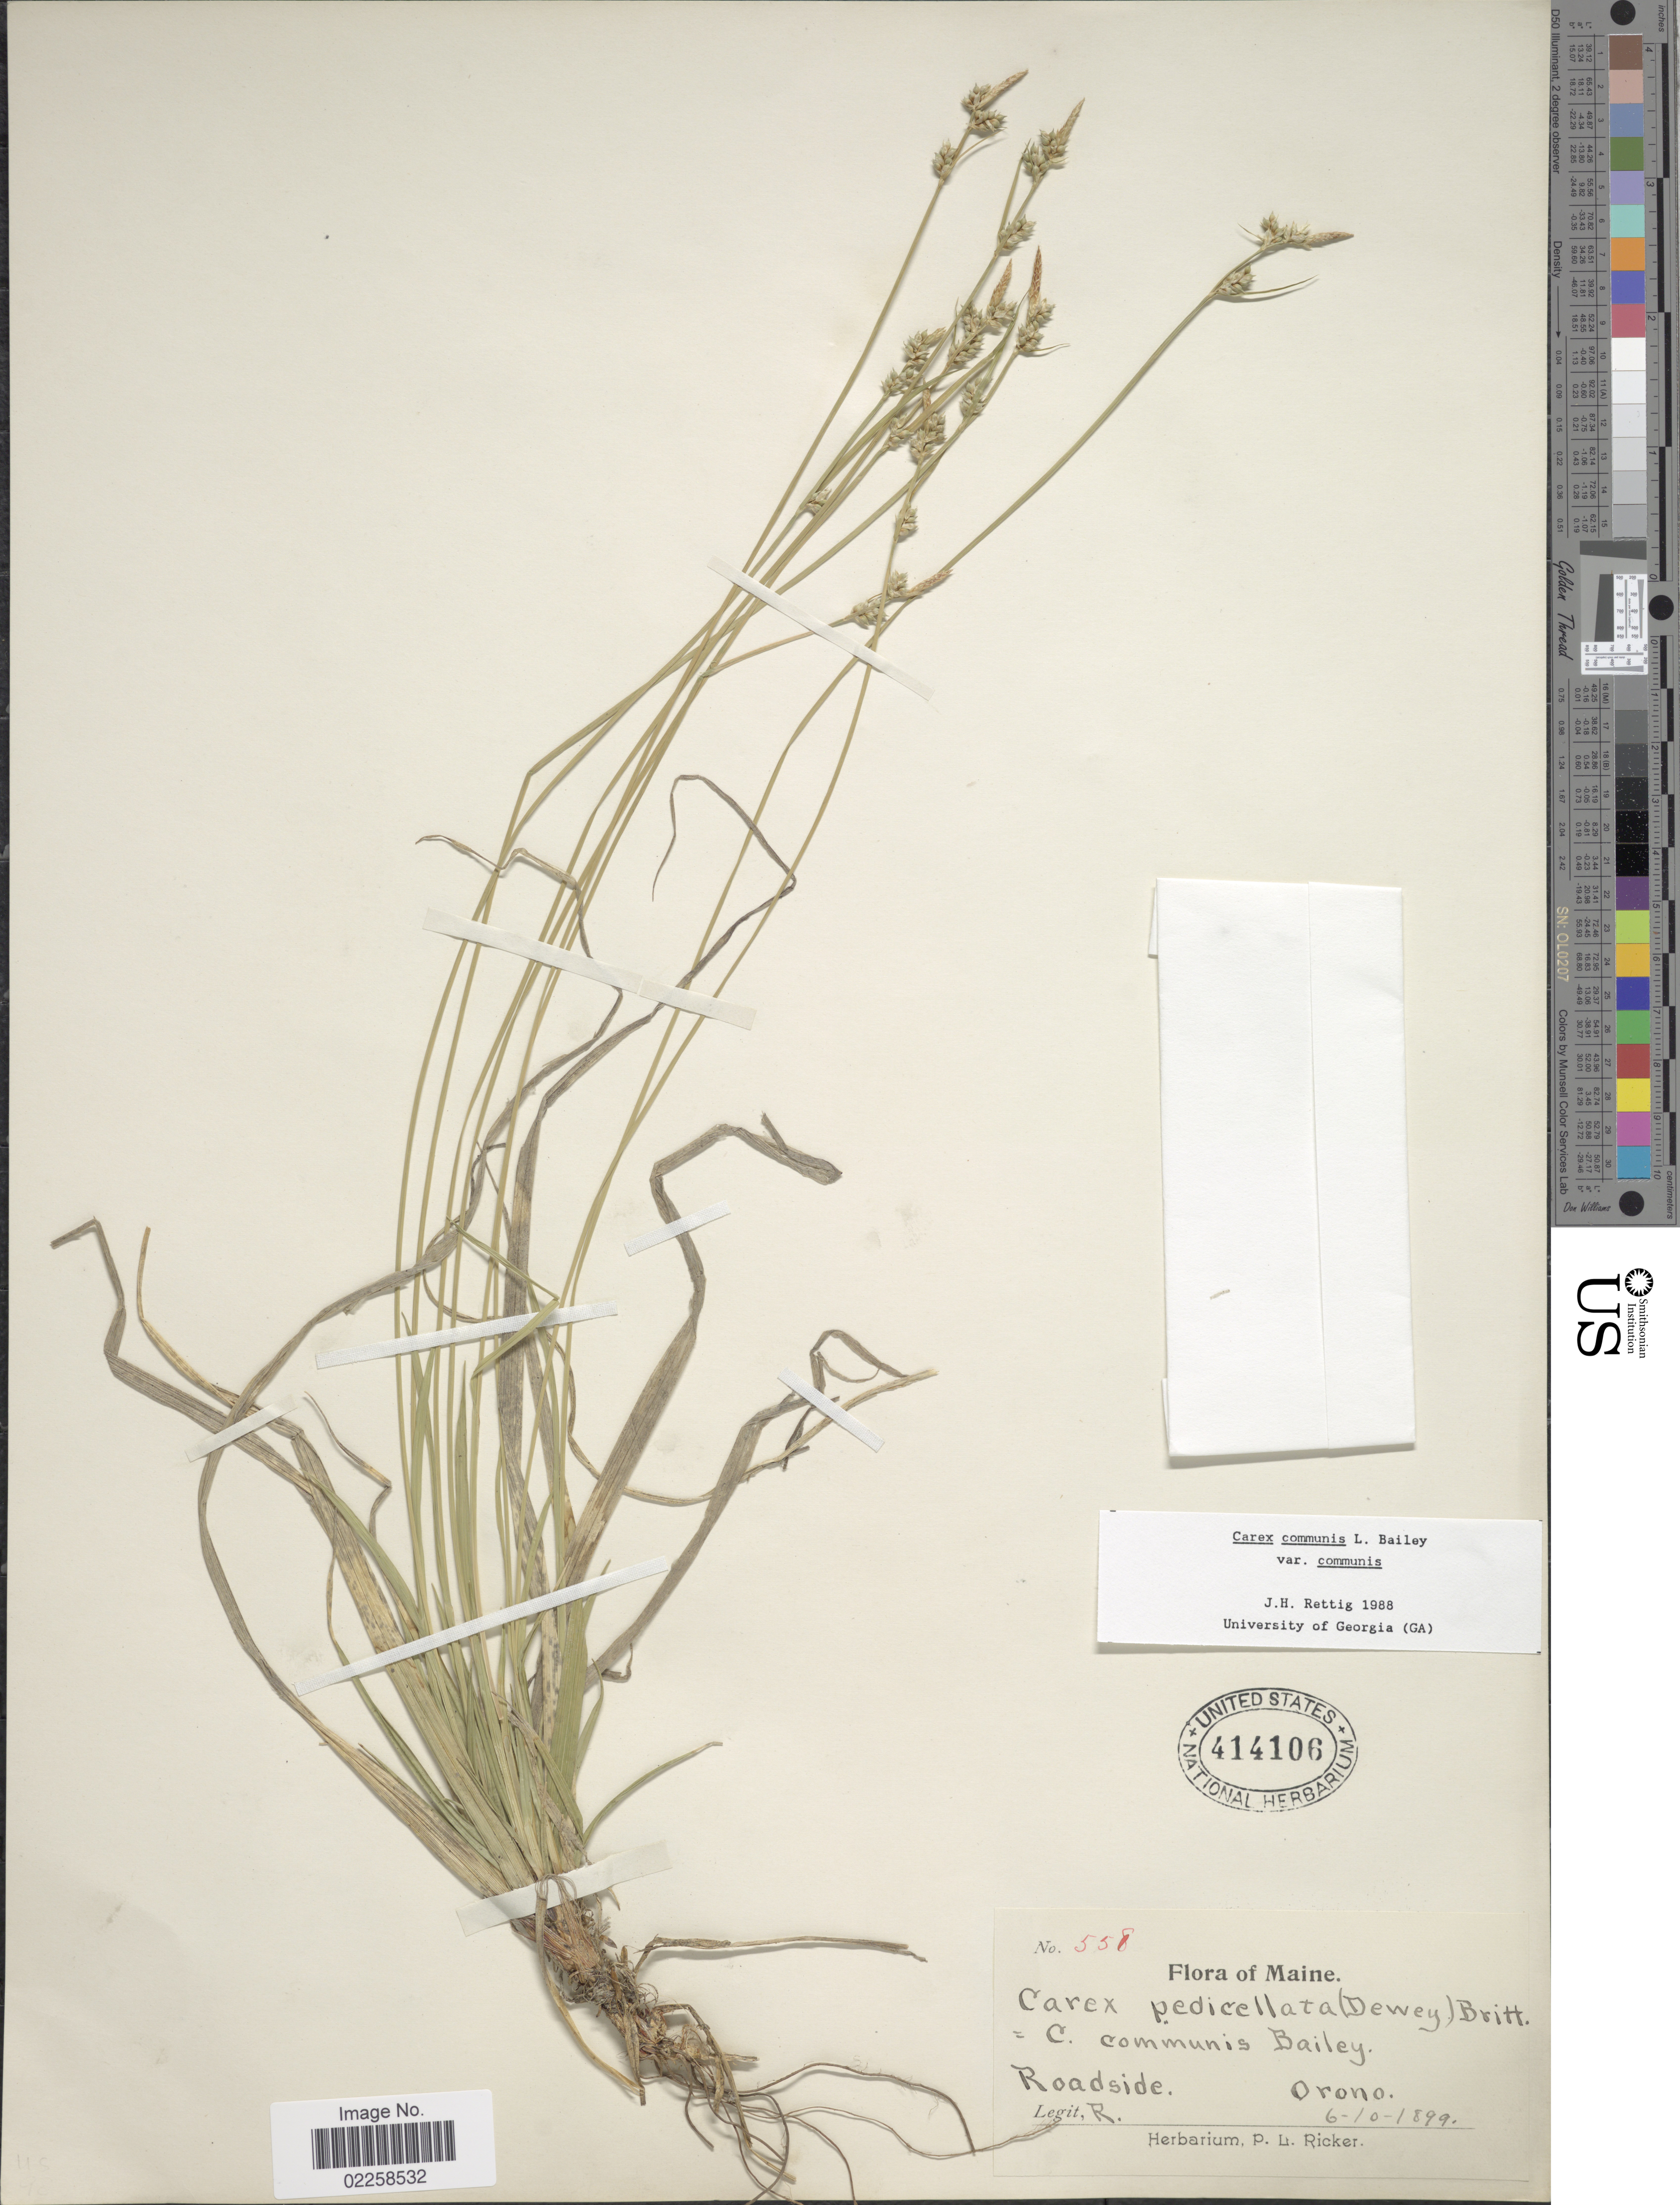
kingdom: Plantae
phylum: Tracheophyta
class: Liliopsida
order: Poales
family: Cyperaceae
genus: Carex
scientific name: Carex communis var. communis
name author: L.H. Bailey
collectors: P. Ricker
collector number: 558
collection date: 1899-06-10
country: United States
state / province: Maine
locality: Roadside. Orono.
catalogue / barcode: US 414106